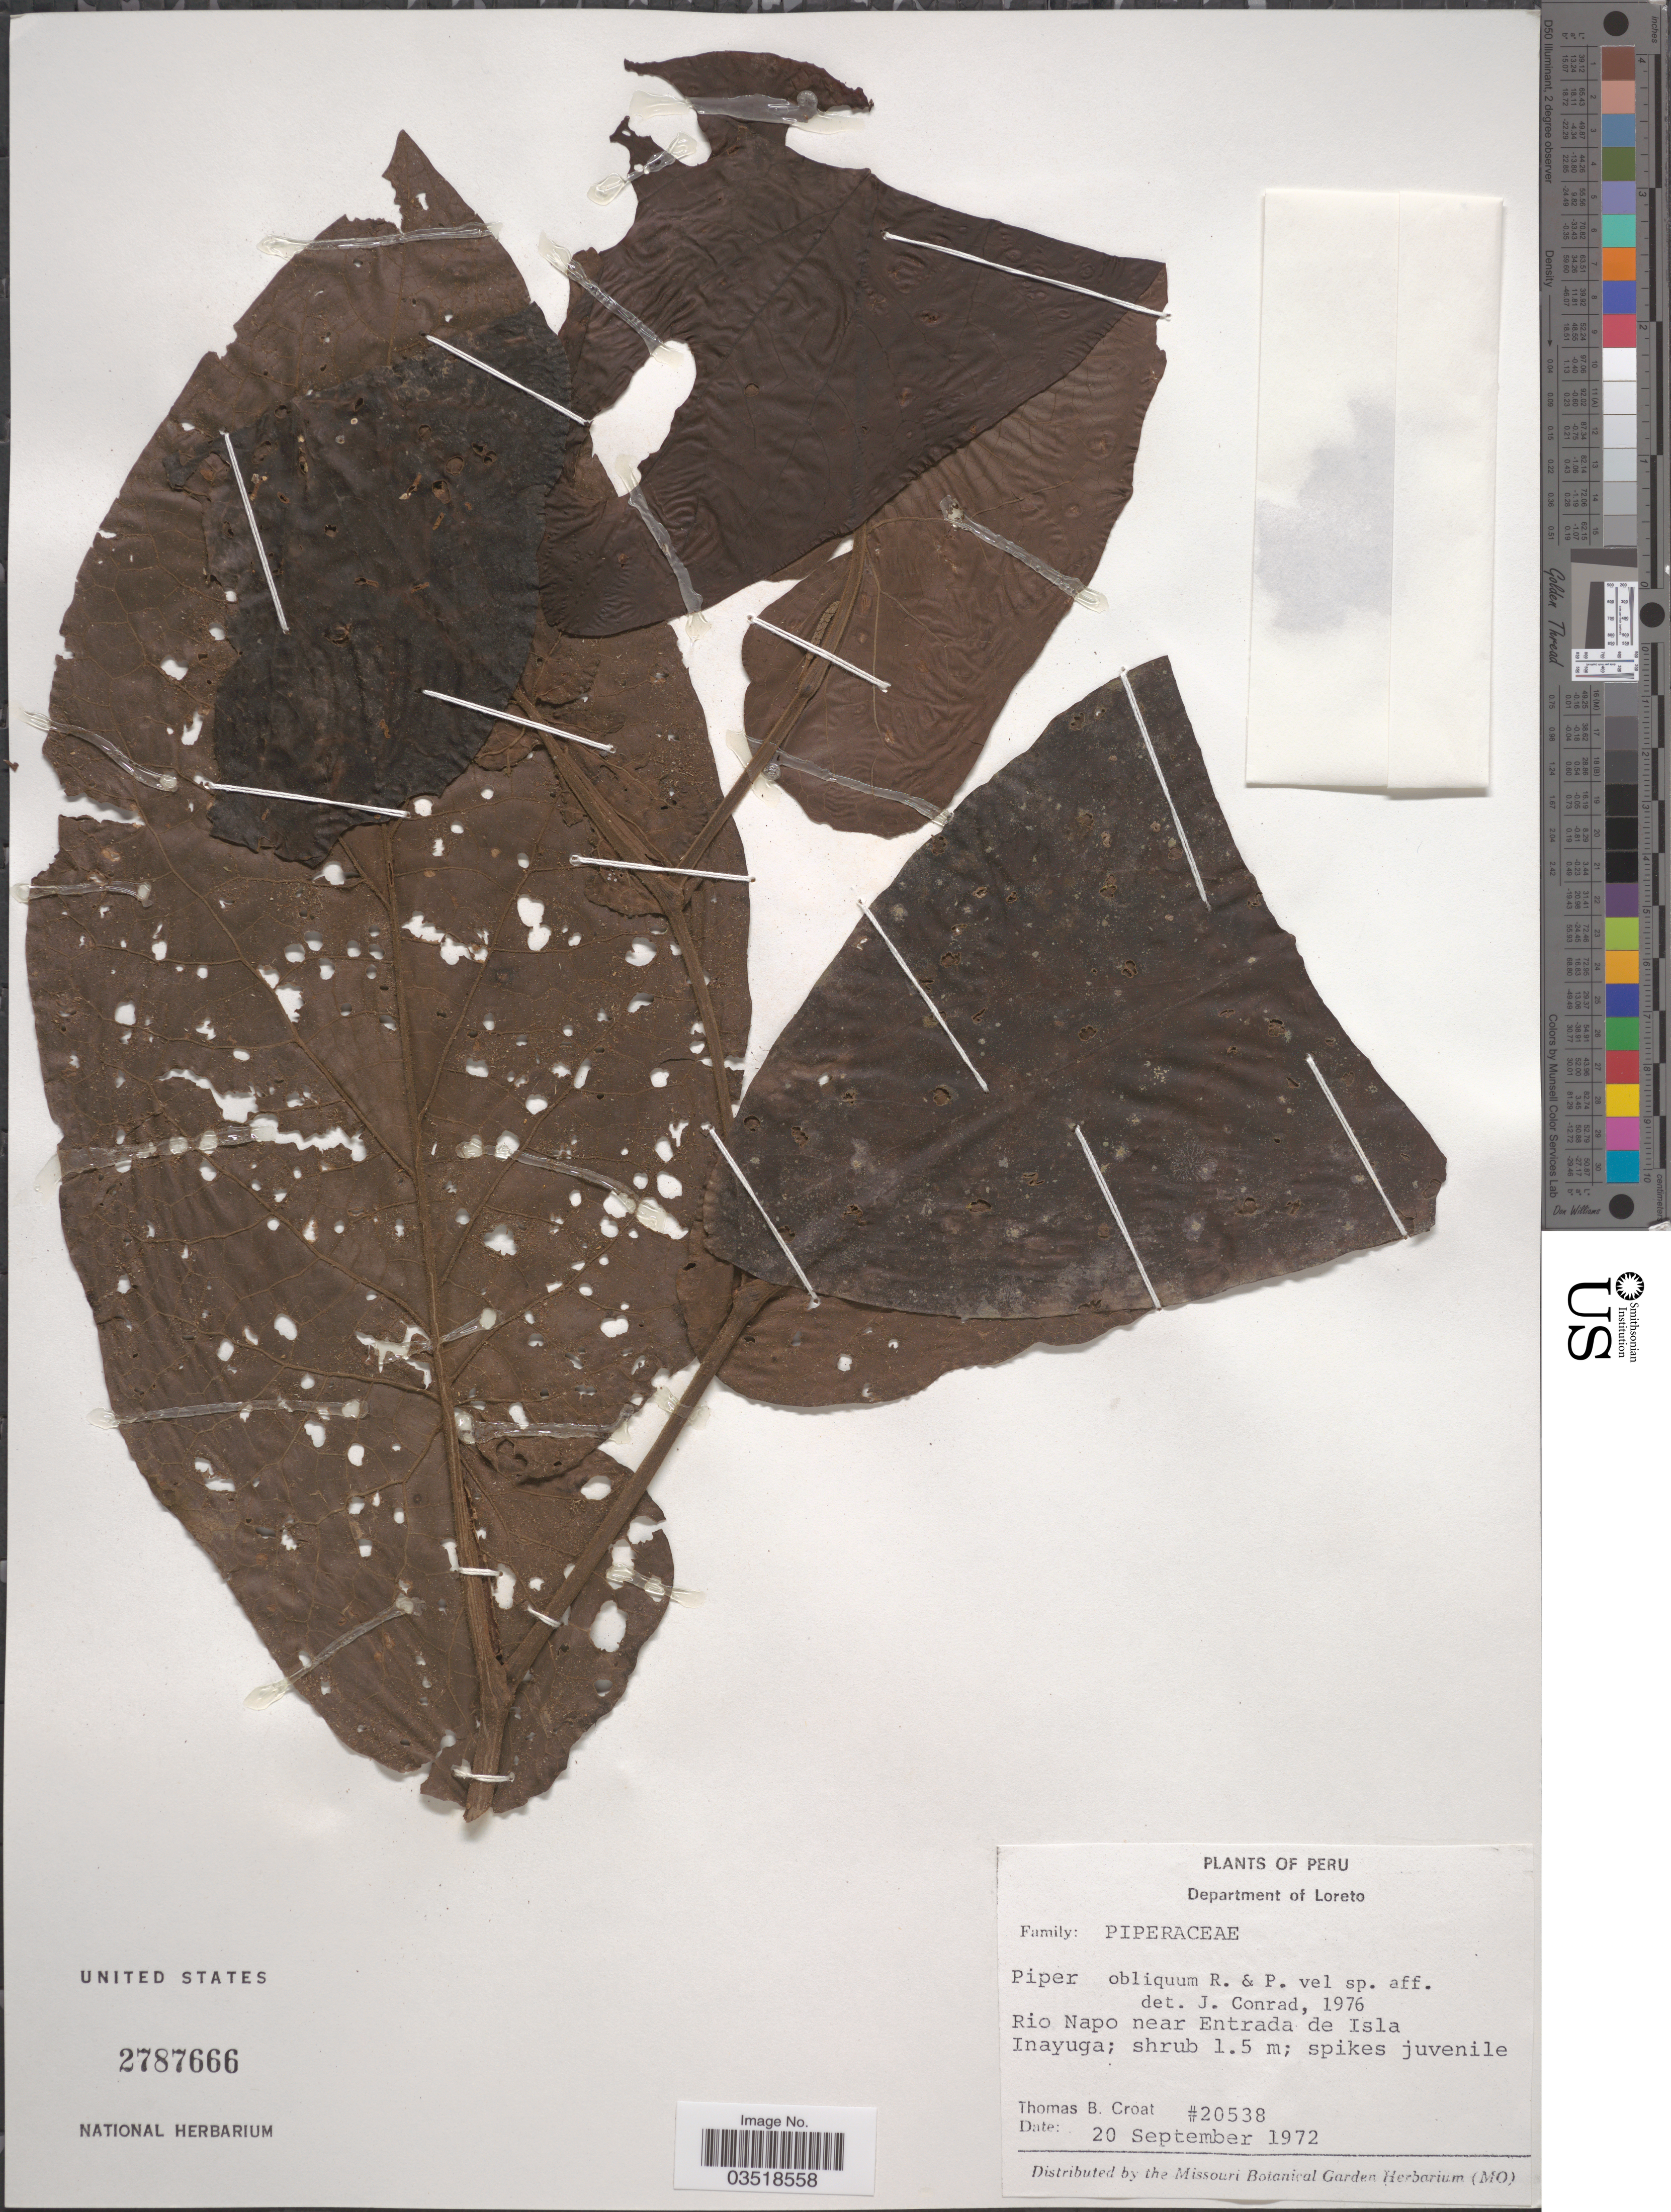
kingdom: Plantae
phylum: Tracheophyta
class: Magnoliopsida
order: Piperales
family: Piperaceae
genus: Piper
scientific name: Piper obliquum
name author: Ruiz & Pav.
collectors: T. B. Croat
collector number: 20538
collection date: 1972-09-20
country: Peru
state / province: Loreto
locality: Department of Loreto. Rio Napo near Entrada de Isla Inayuga.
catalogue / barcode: US 2787666